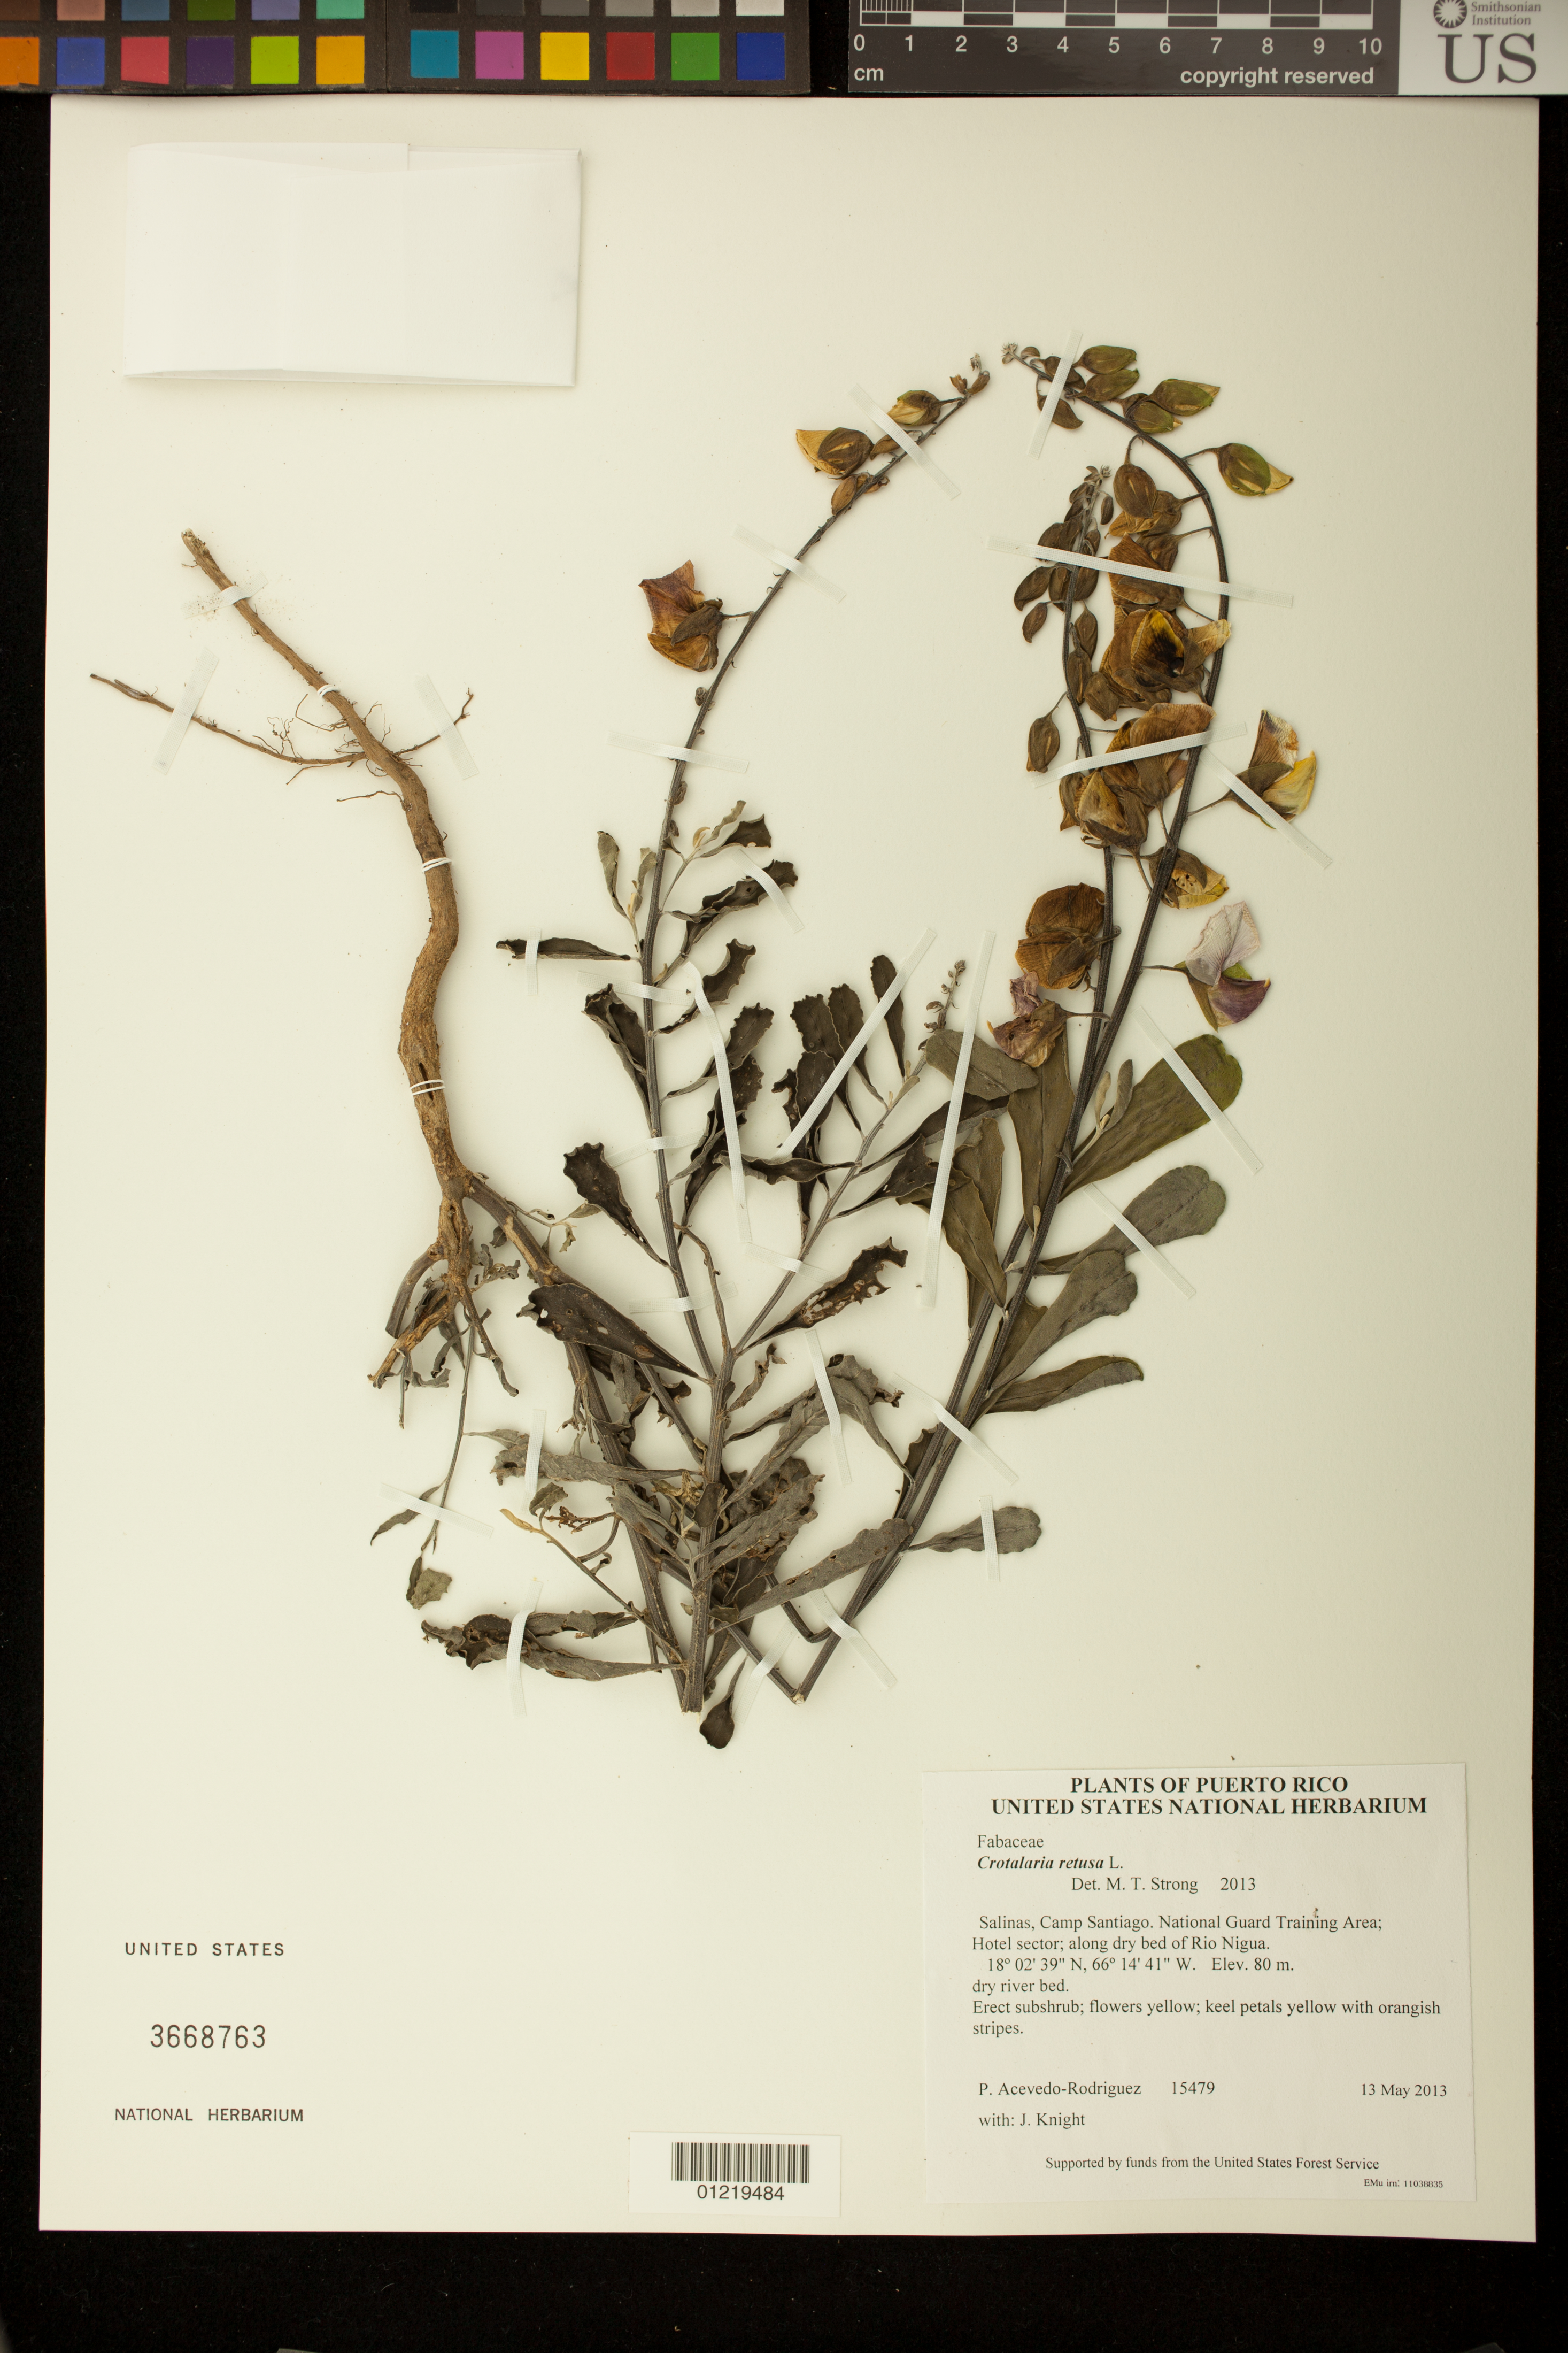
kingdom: Plantae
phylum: Tracheophyta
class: Magnoliopsida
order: Fabales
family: Fabaceae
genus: Crotalaria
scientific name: Crotalaria retusa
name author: L.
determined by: Strong, M. T., (US), Smithsonian Institution - National Museum of Natural History (UNITED STATES)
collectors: P. Acevedo-Rodr. & J. Knight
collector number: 15479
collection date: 2013-05-13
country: Puerto Rico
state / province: Salinas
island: Puerto Rico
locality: Camp Santiago. National Guard Training Area; Hotel sector; along dry bed of Rio Nigua.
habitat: dry river bed.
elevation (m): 80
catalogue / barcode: US 3668763